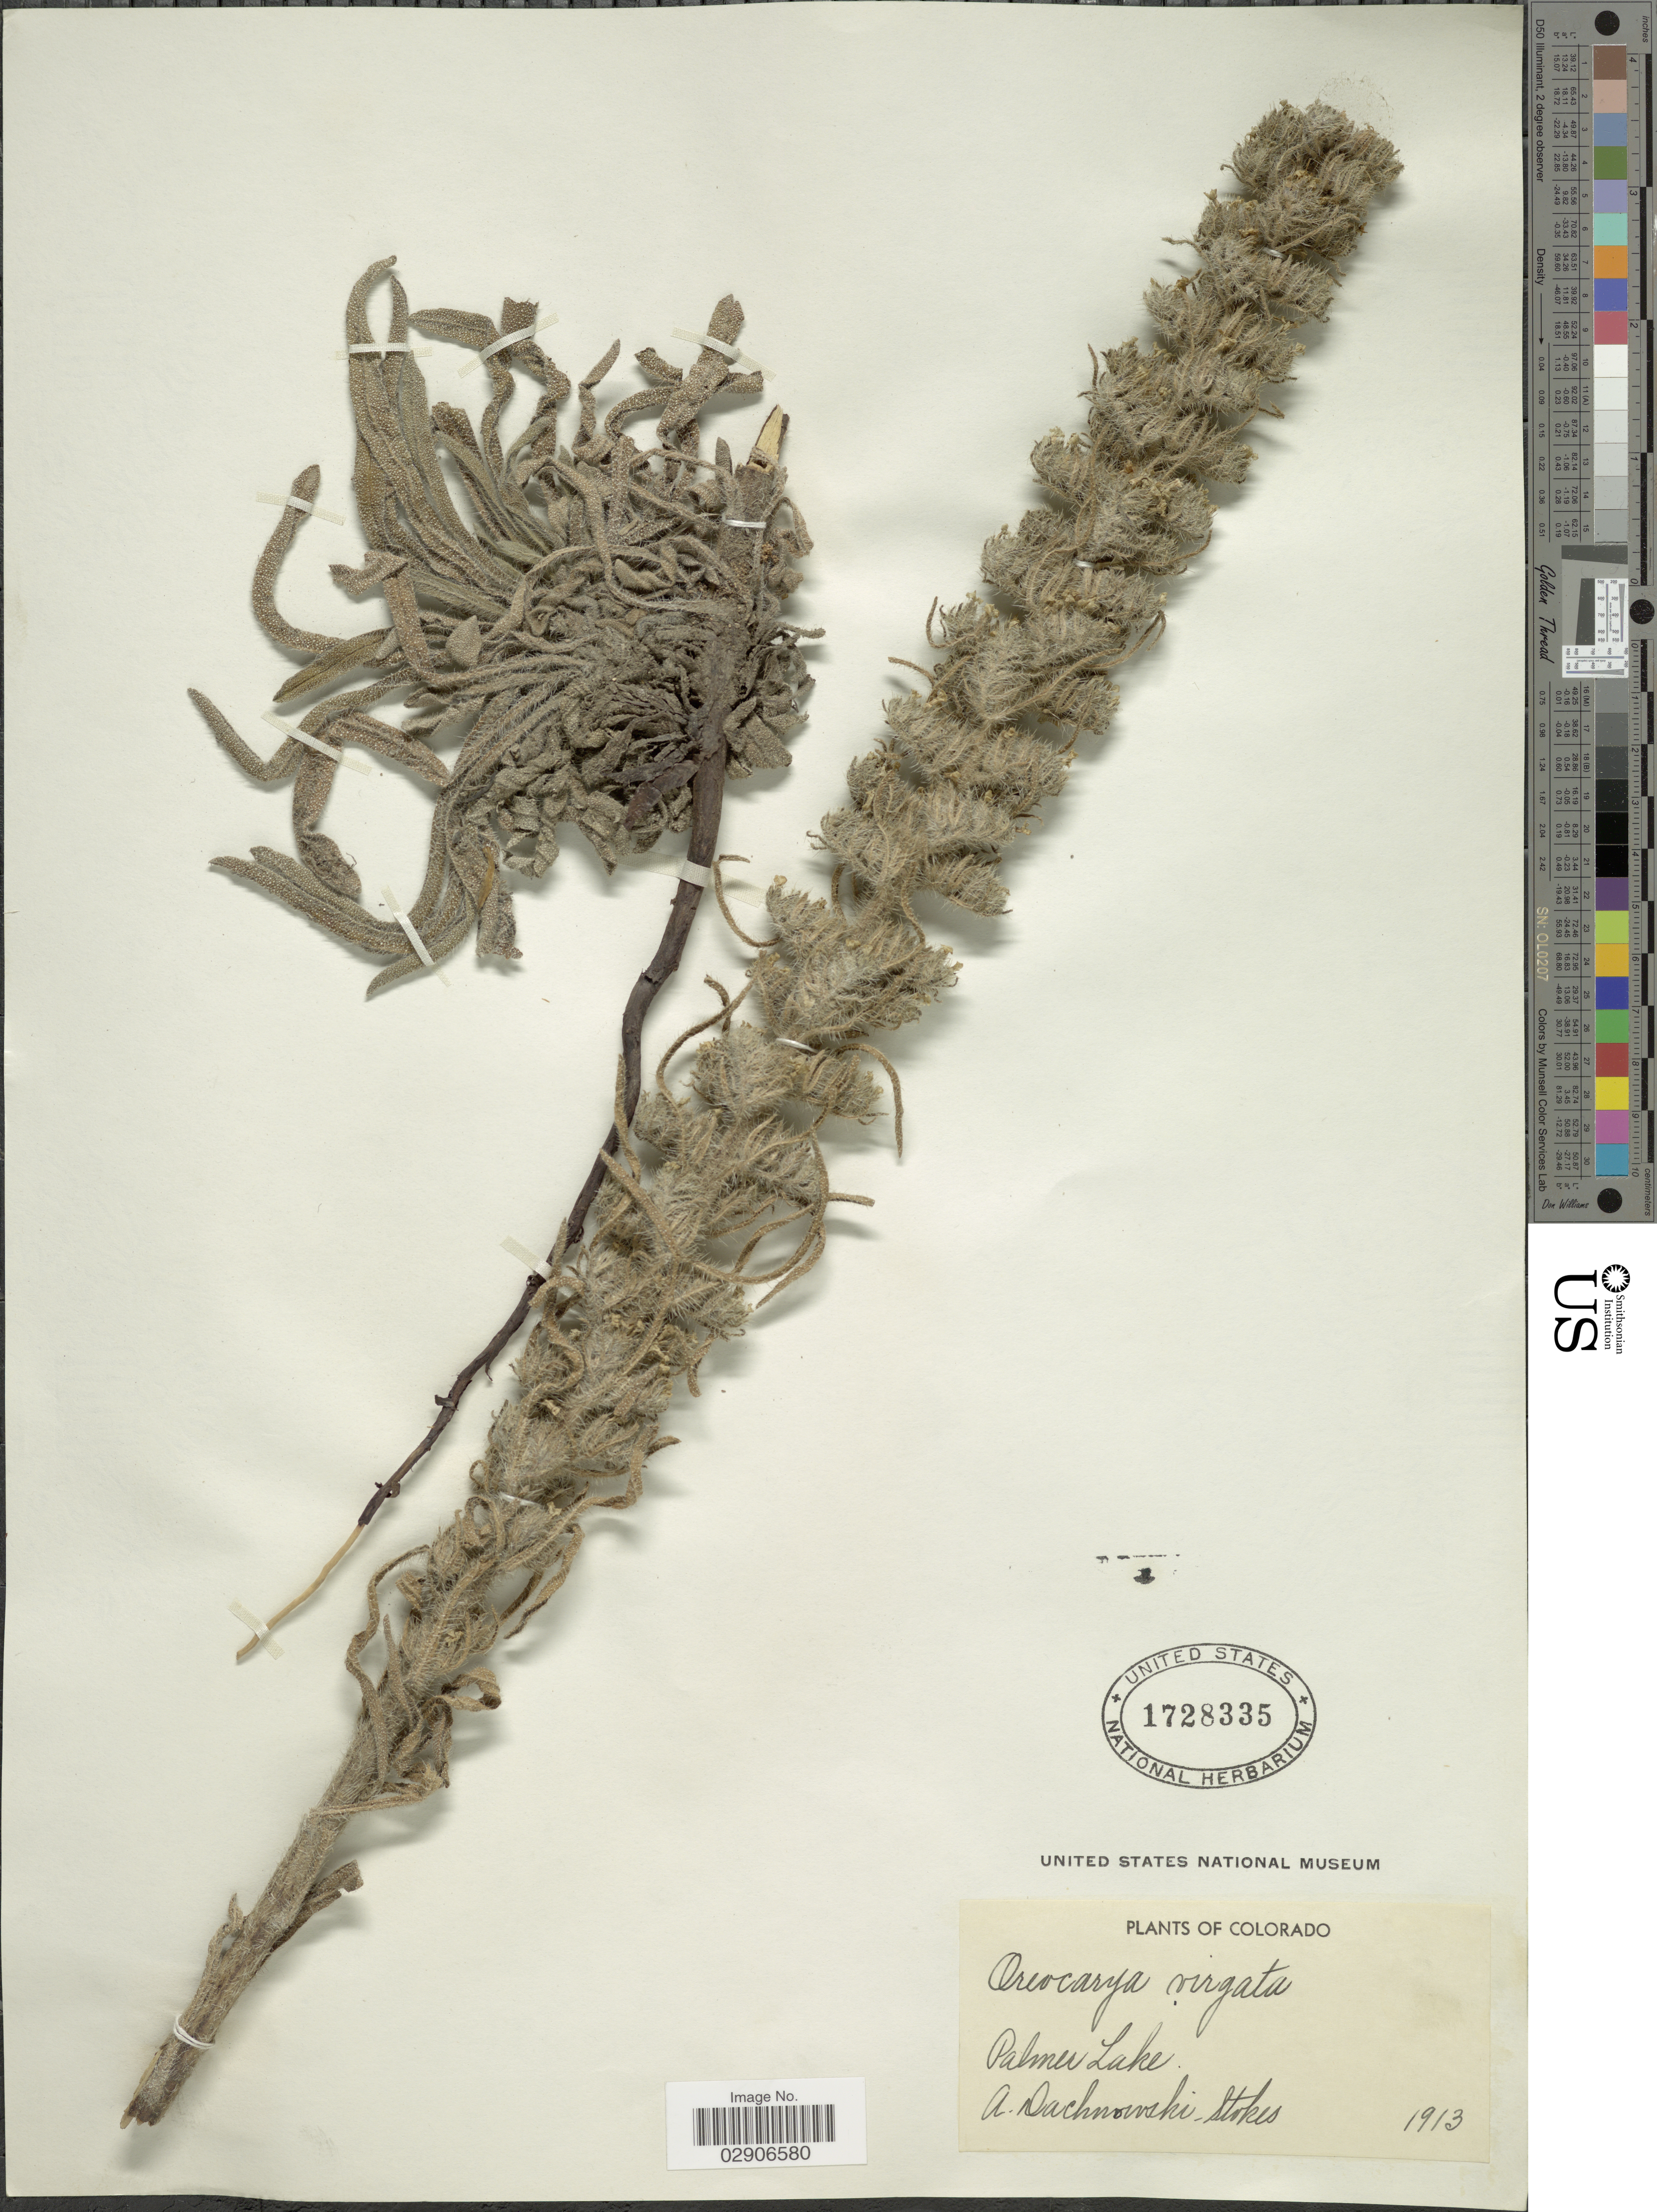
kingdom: Plantae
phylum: Tracheophyta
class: Magnoliopsida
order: Boraginales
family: Boraginaceae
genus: Oreocarya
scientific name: Oreocarya virgata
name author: (Porter) Greene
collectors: A. P. Dachnowski-Stokes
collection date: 1913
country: United States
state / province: Colorado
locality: Palmer Lake. Colorado.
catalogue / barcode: US 1728335